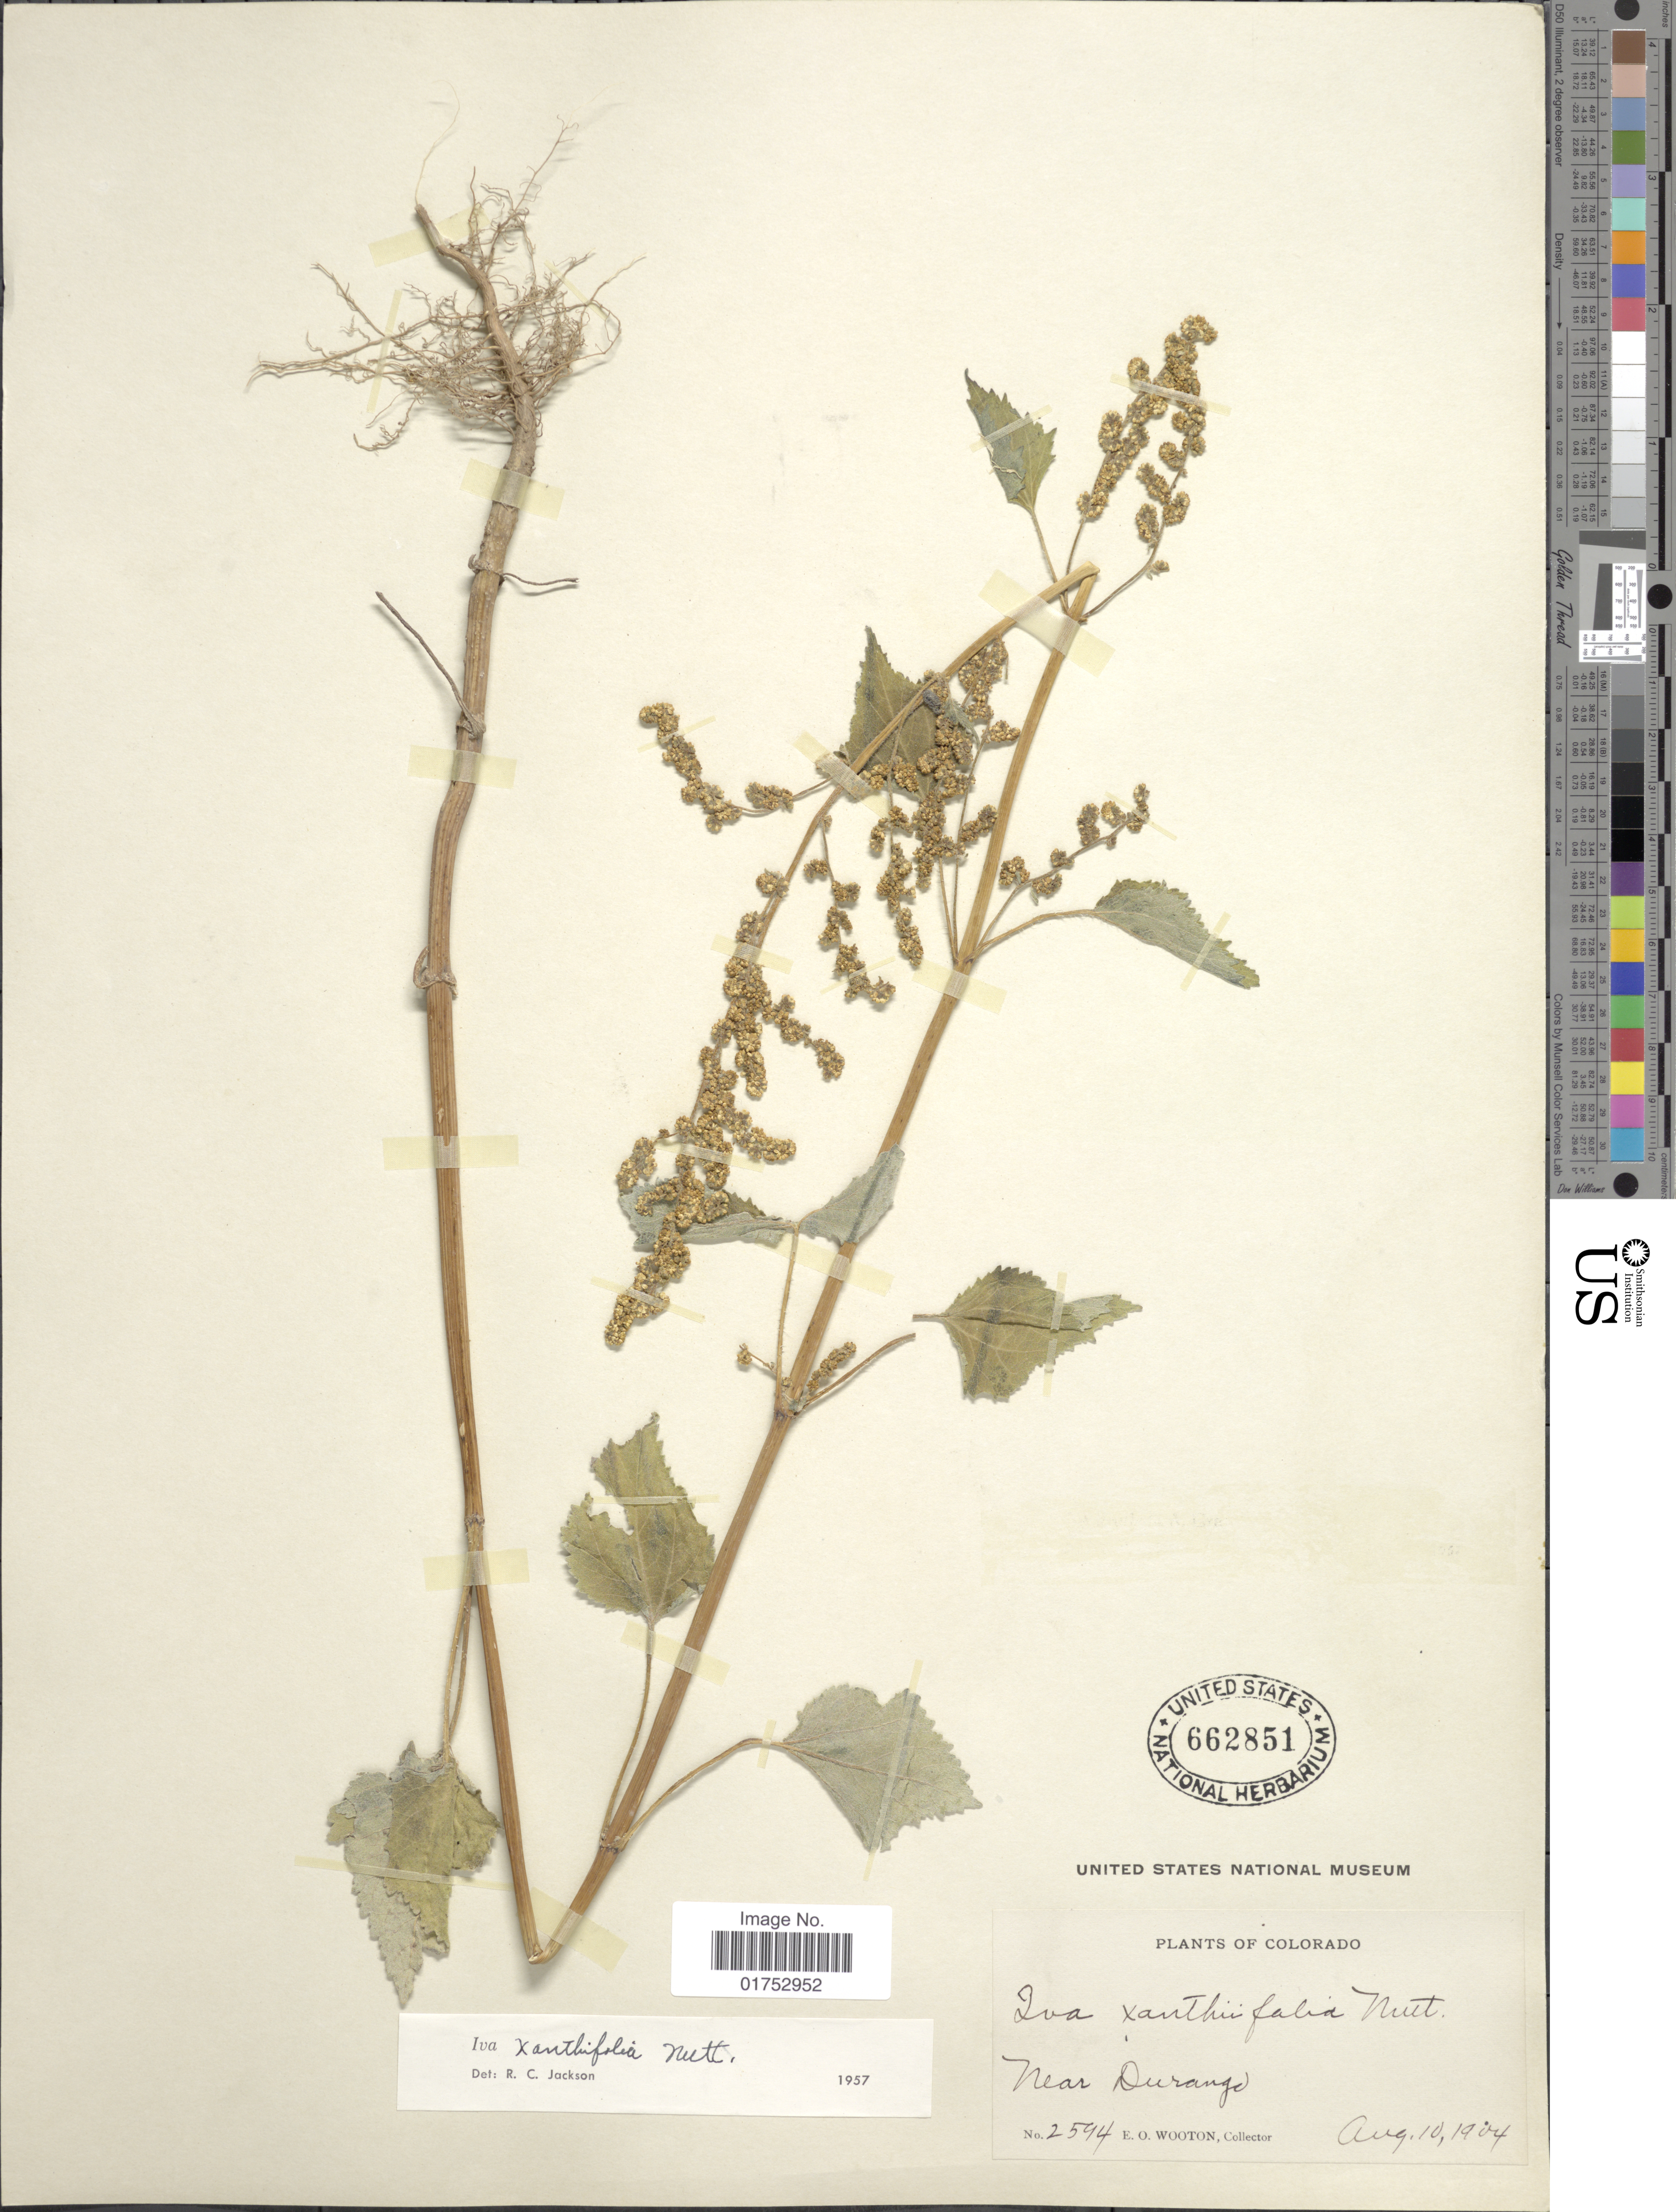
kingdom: Plantae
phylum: Tracheophyta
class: Magnoliopsida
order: Asterales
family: Asteraceae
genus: Iva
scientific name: Iva xanthifolia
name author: Nutt.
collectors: E. O. Wooton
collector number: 2594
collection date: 1904-08-10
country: United States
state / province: Colorado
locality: Near Durango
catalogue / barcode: US 662851